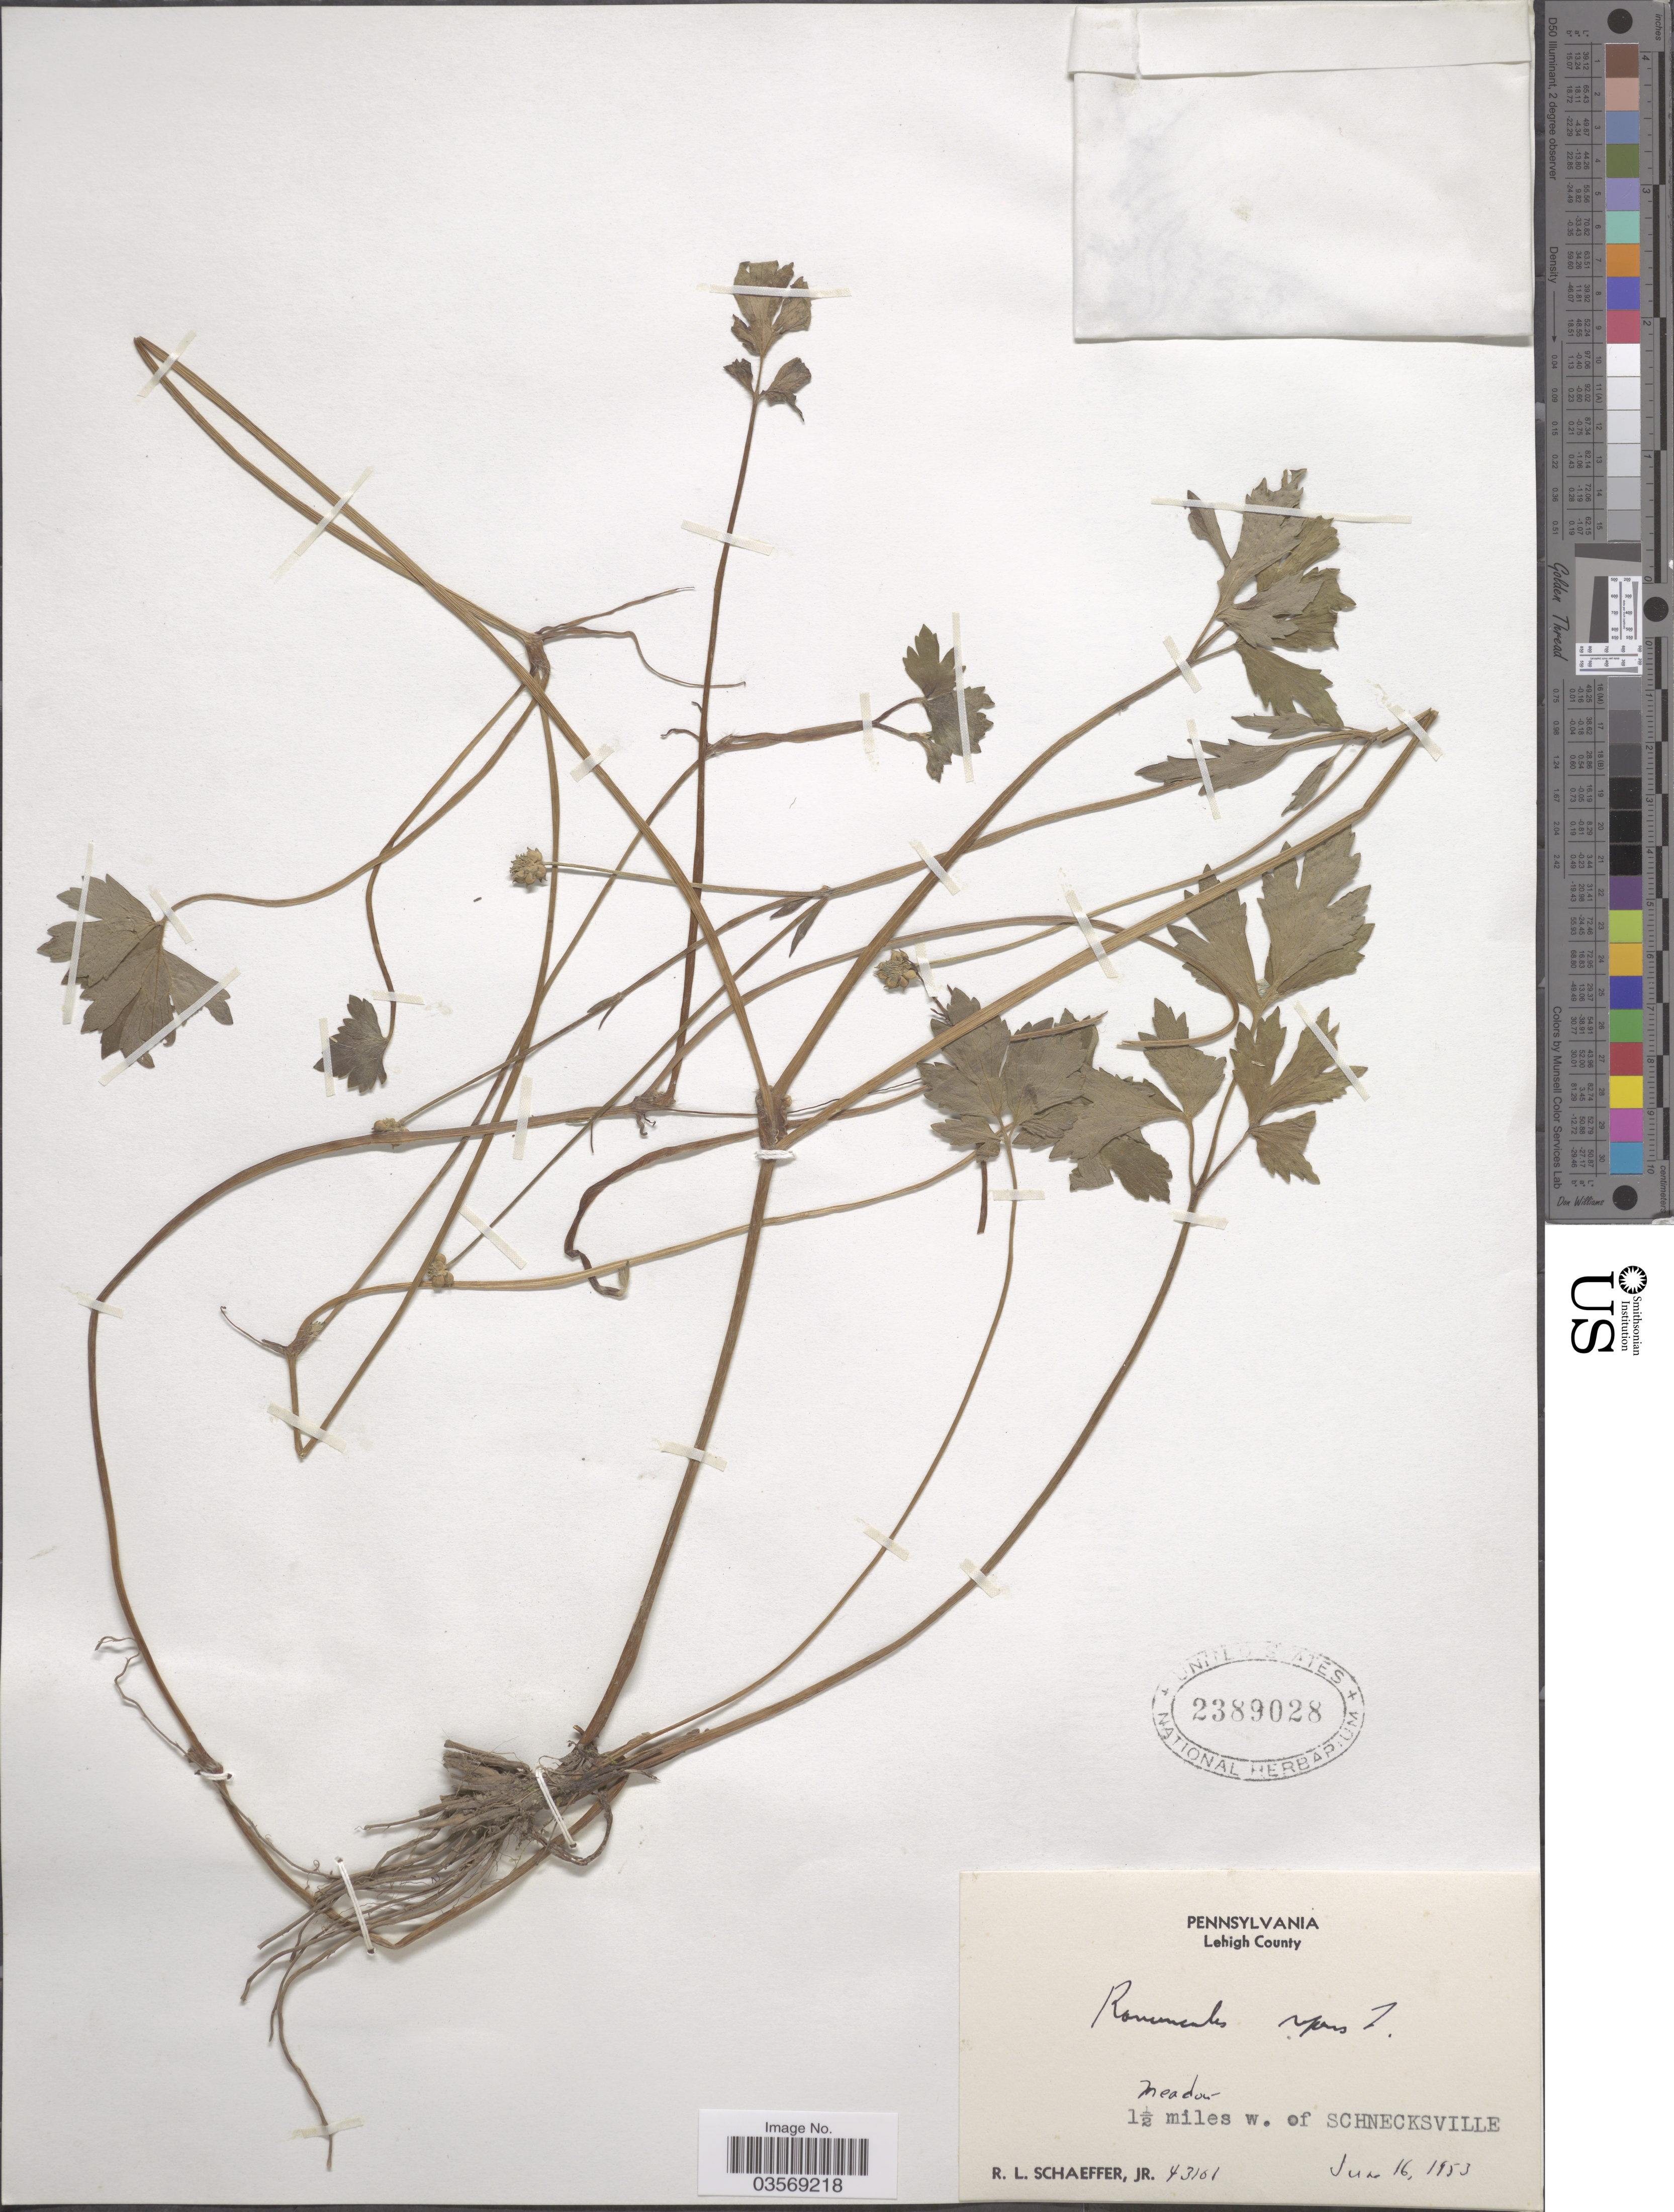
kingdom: Plantae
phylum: Tracheophyta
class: Magnoliopsida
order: Ranunculales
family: Ranunculaceae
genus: Ranunculus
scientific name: Ranunculus repens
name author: L.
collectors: R. L. Schaeffer Jr.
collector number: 43161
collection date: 1953-06-16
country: United States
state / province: Pennsylvania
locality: Lehigh County. 1½ miles w. of Schnecksville.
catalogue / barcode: US 2389028